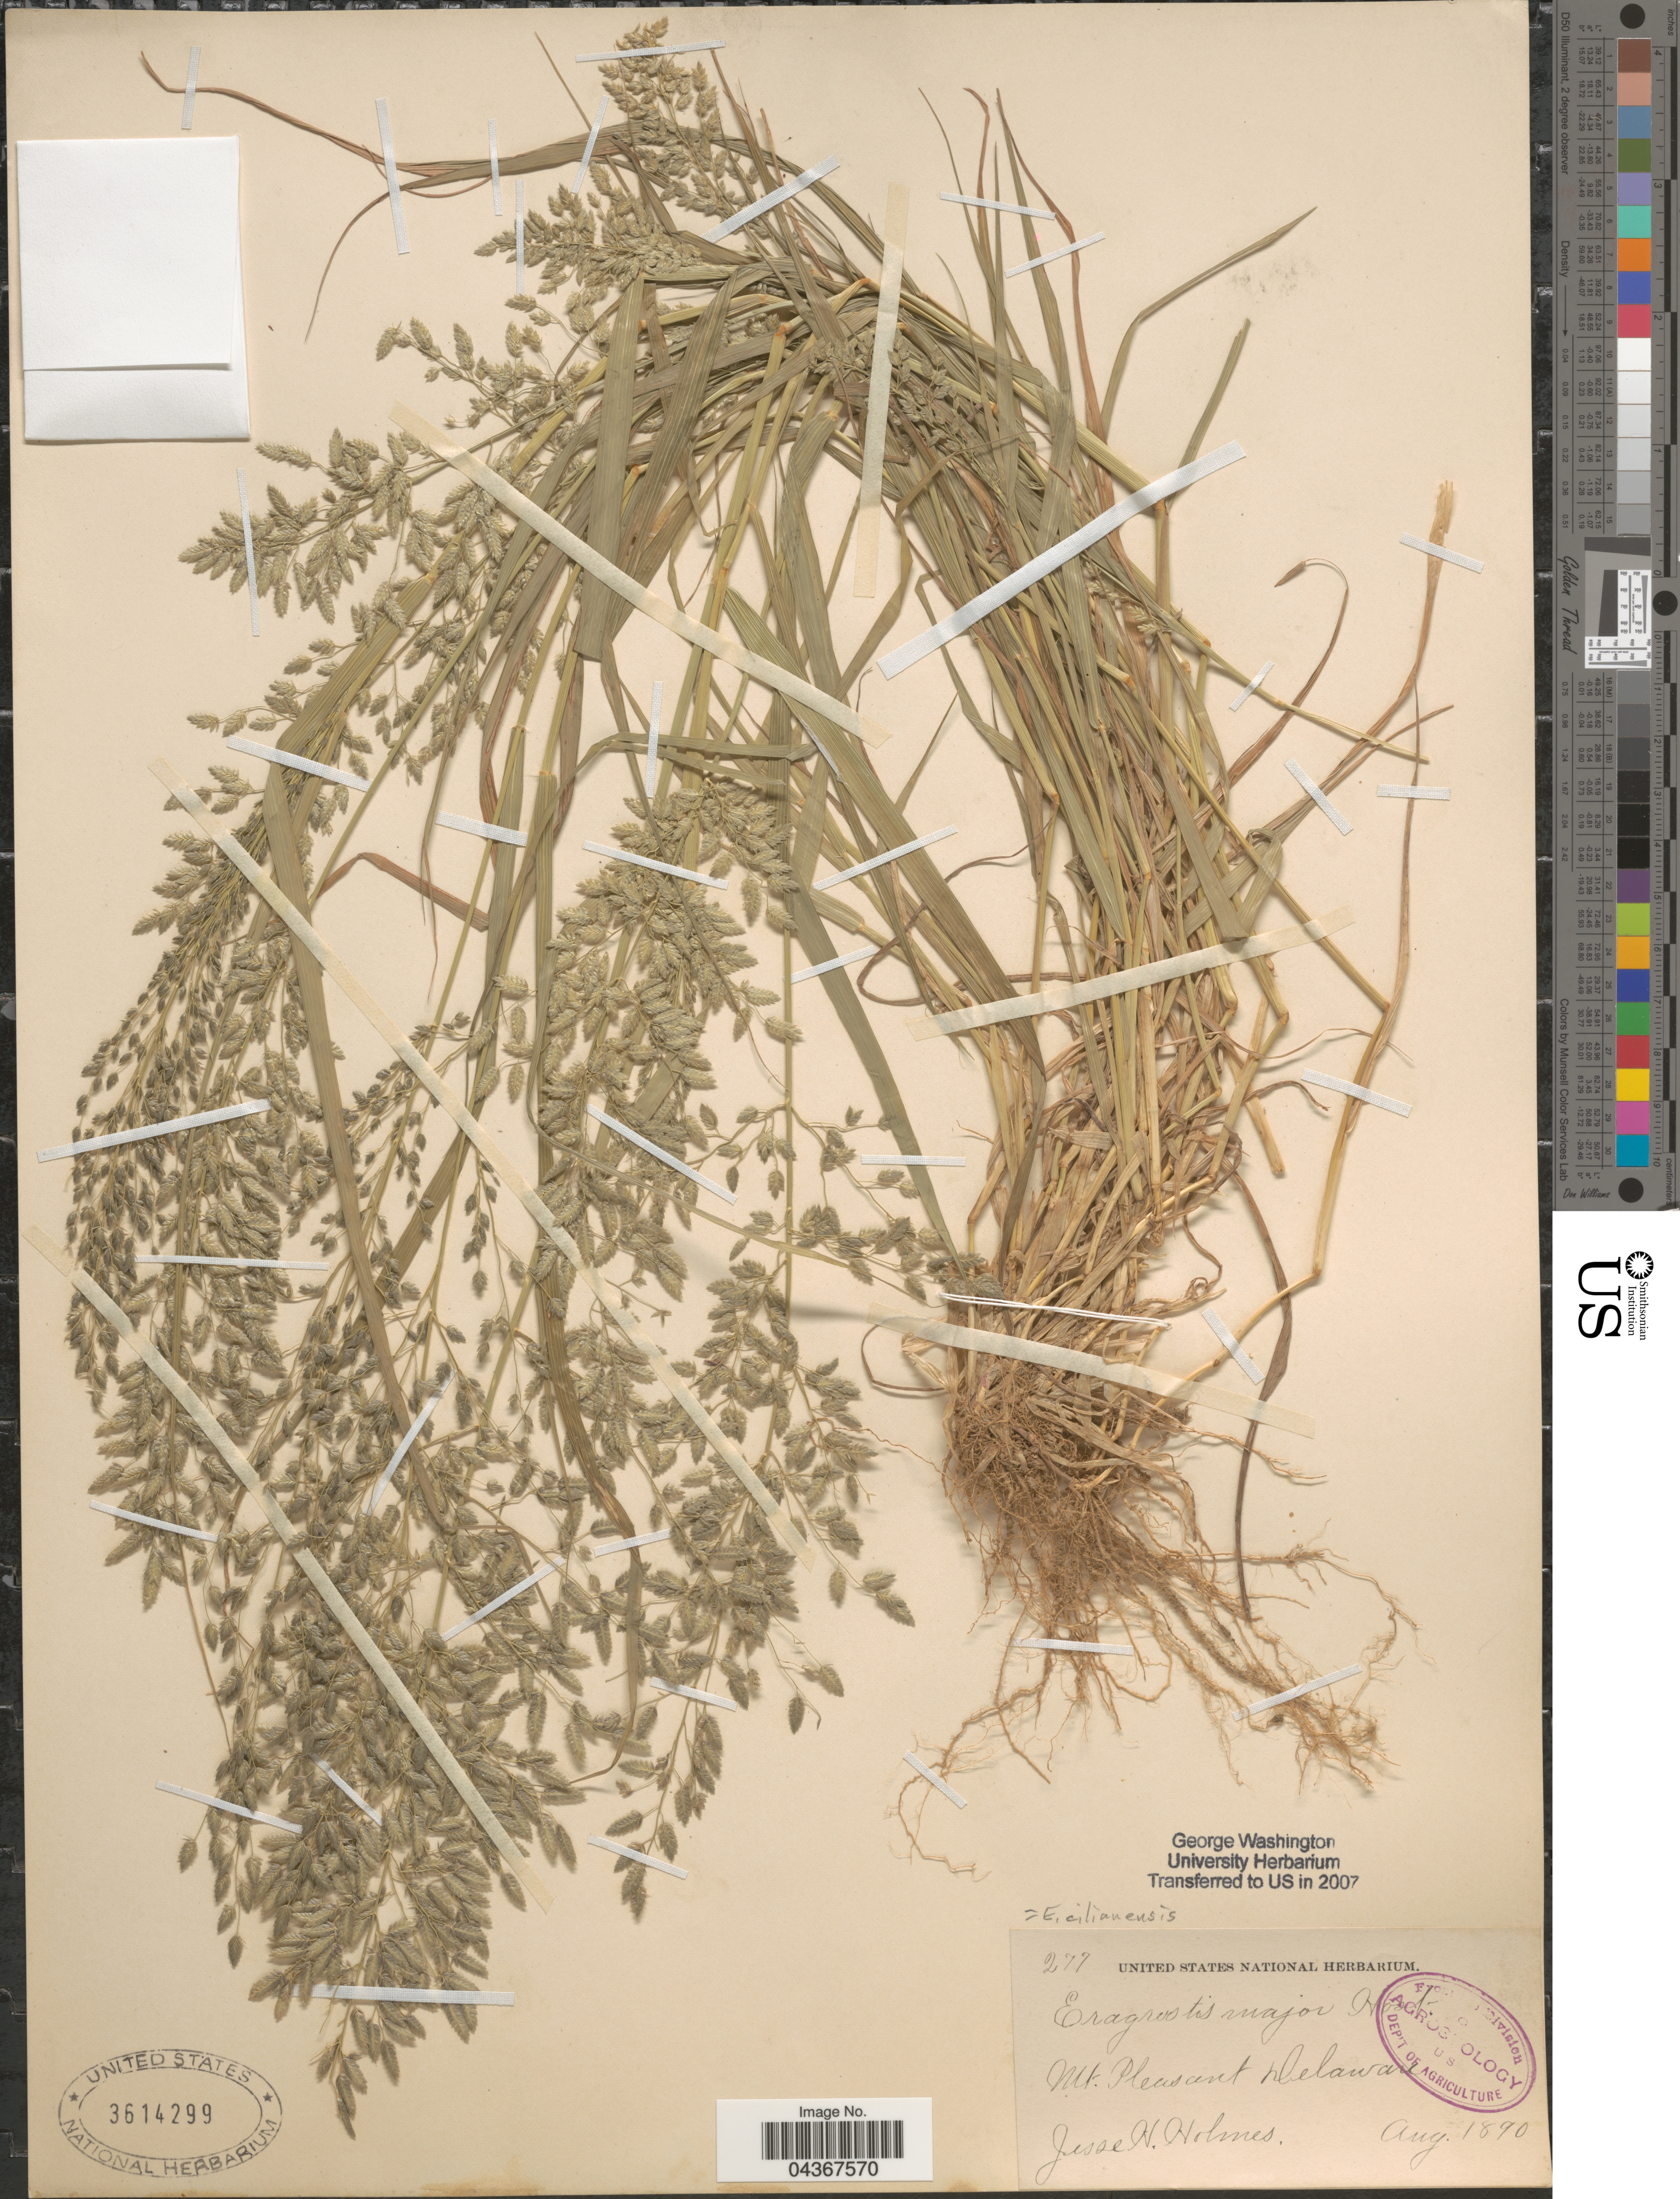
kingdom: Plantae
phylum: Tracheophyta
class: Liliopsida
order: Poales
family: Poaceae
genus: Eragrostis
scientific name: Eragrostis cilianensis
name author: (Bellardi) Vignolo ex Janch.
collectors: J. Holmes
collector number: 277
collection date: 1890-08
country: United States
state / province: Delaware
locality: Mt. Pleasant.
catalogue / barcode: US 3614299